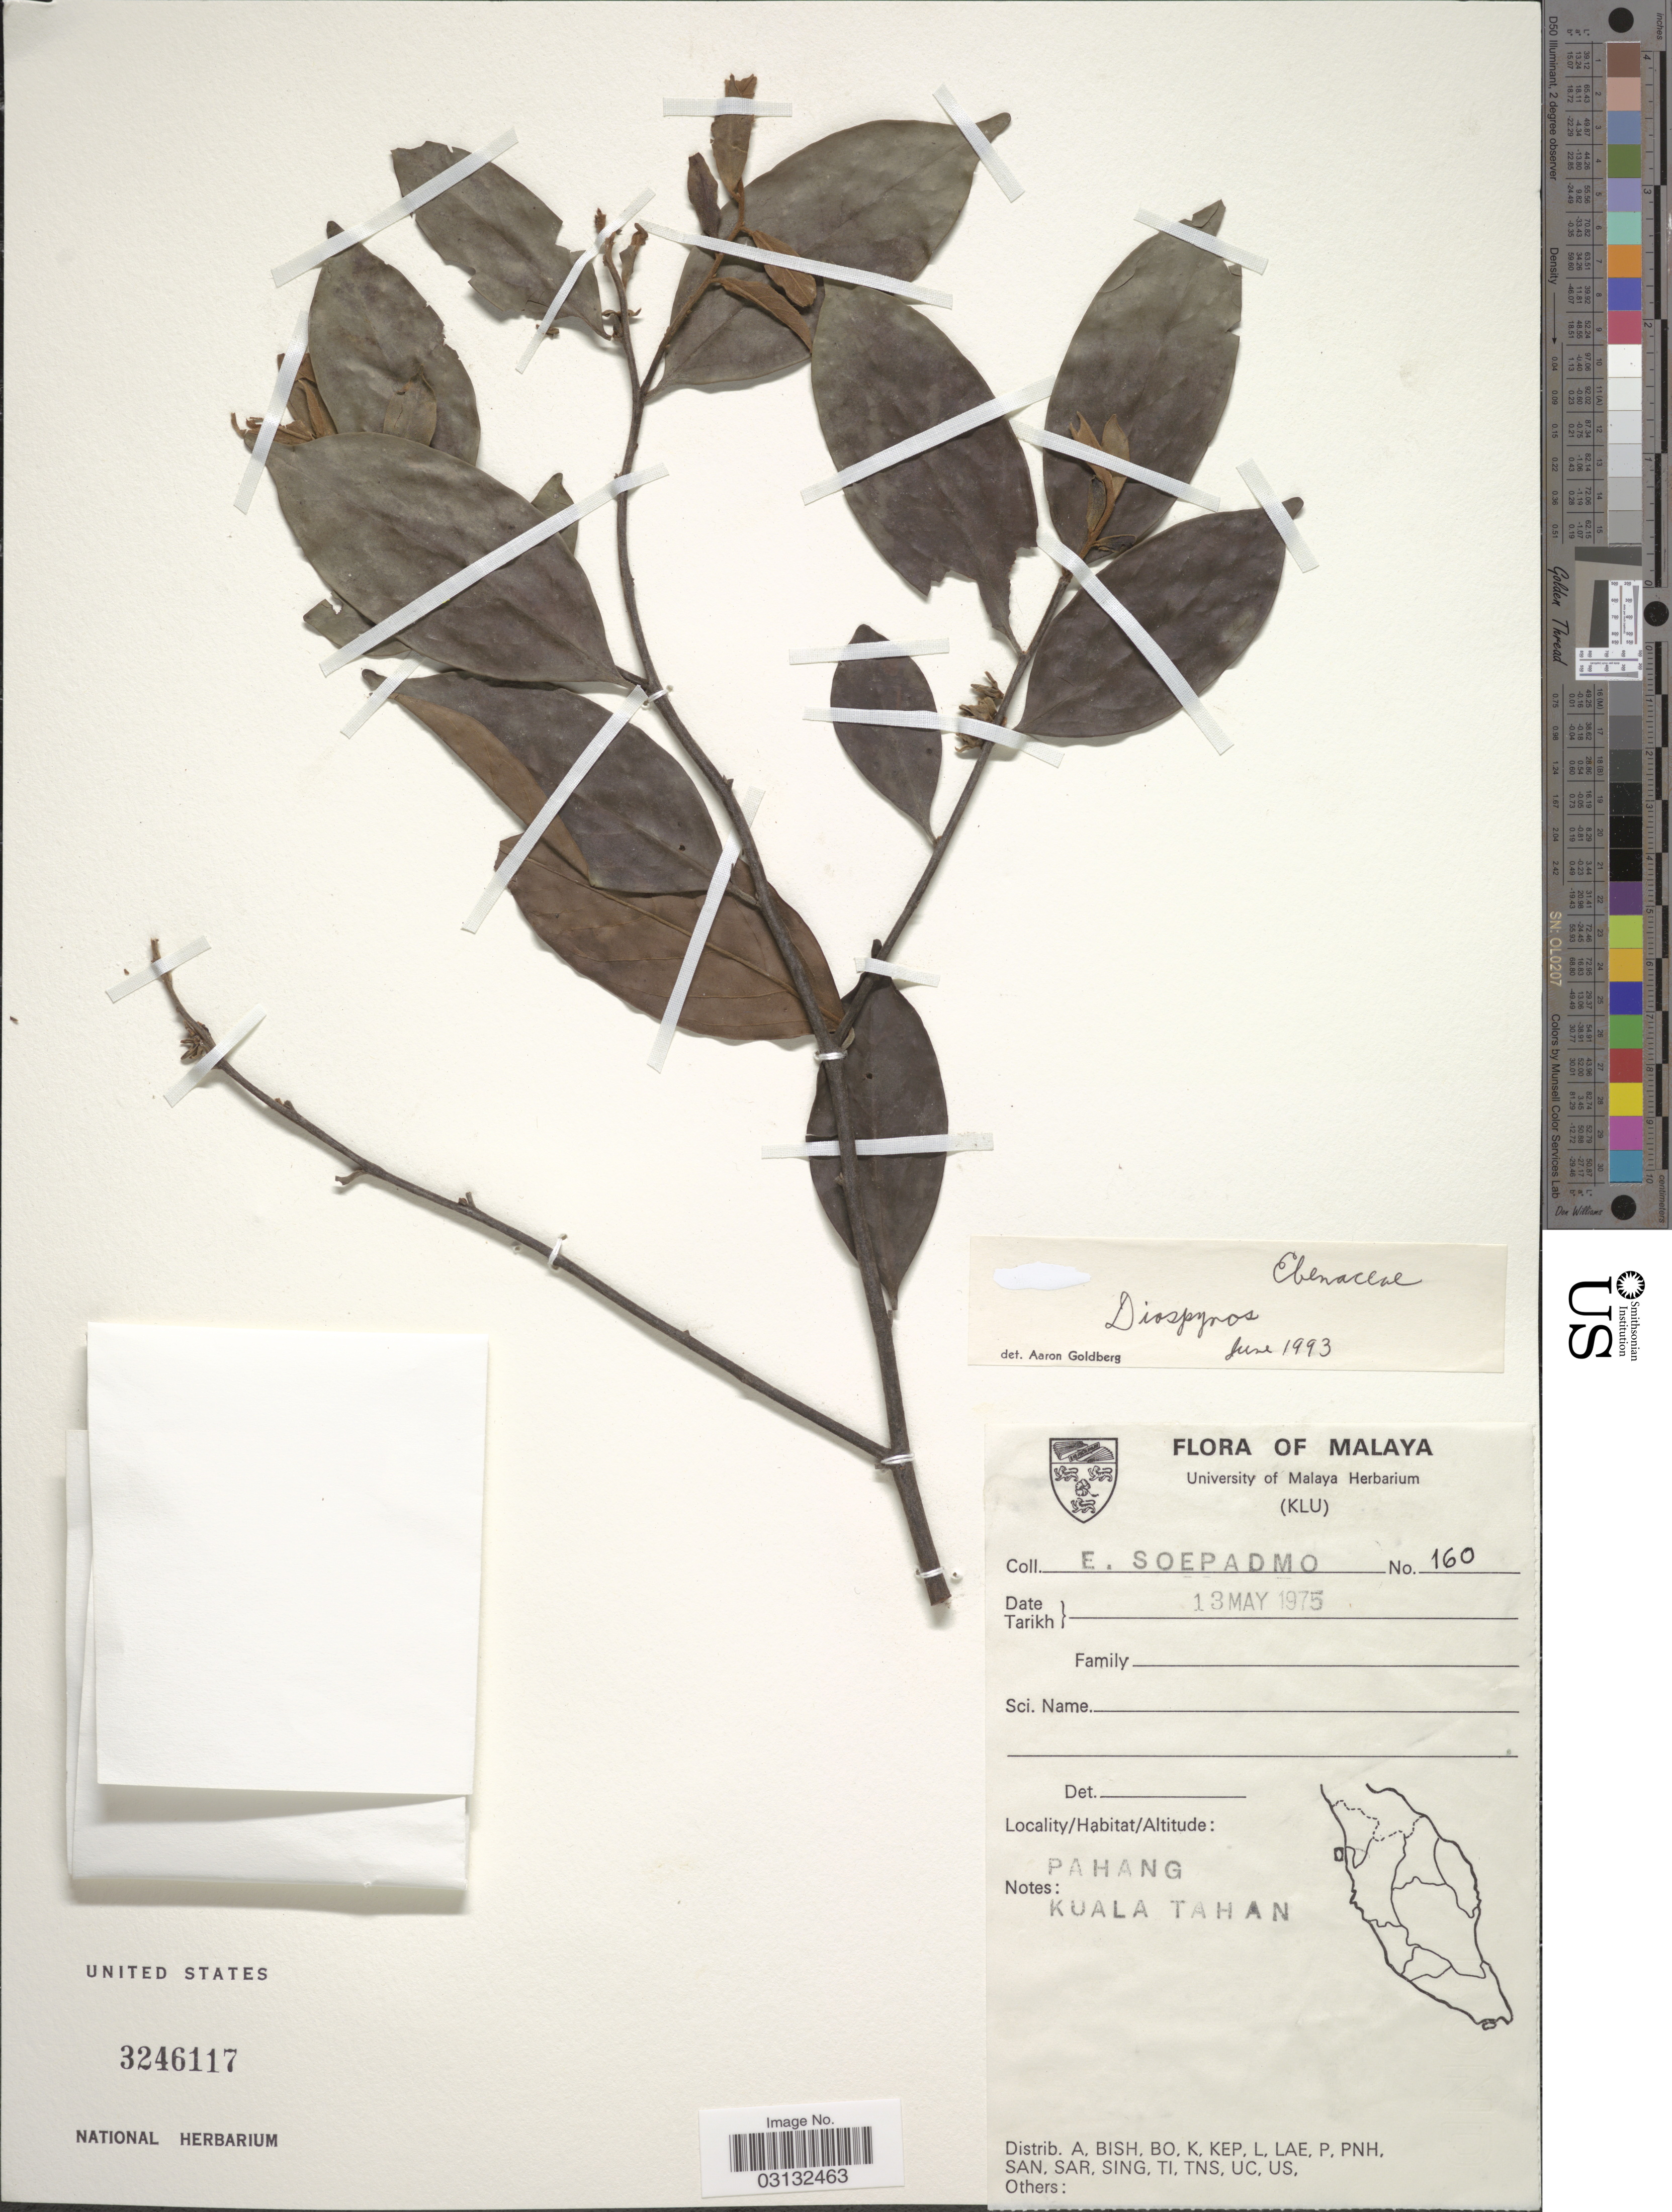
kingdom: Plantae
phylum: Tracheophyta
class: Magnoliopsida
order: Ericales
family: Ebenaceae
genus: Diospyros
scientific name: Diospyros sp.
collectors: E. Soepadmo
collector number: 160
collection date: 1975-05-13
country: Malaysia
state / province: Pahang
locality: Malaya. Kuala Tahan.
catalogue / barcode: US 3246117